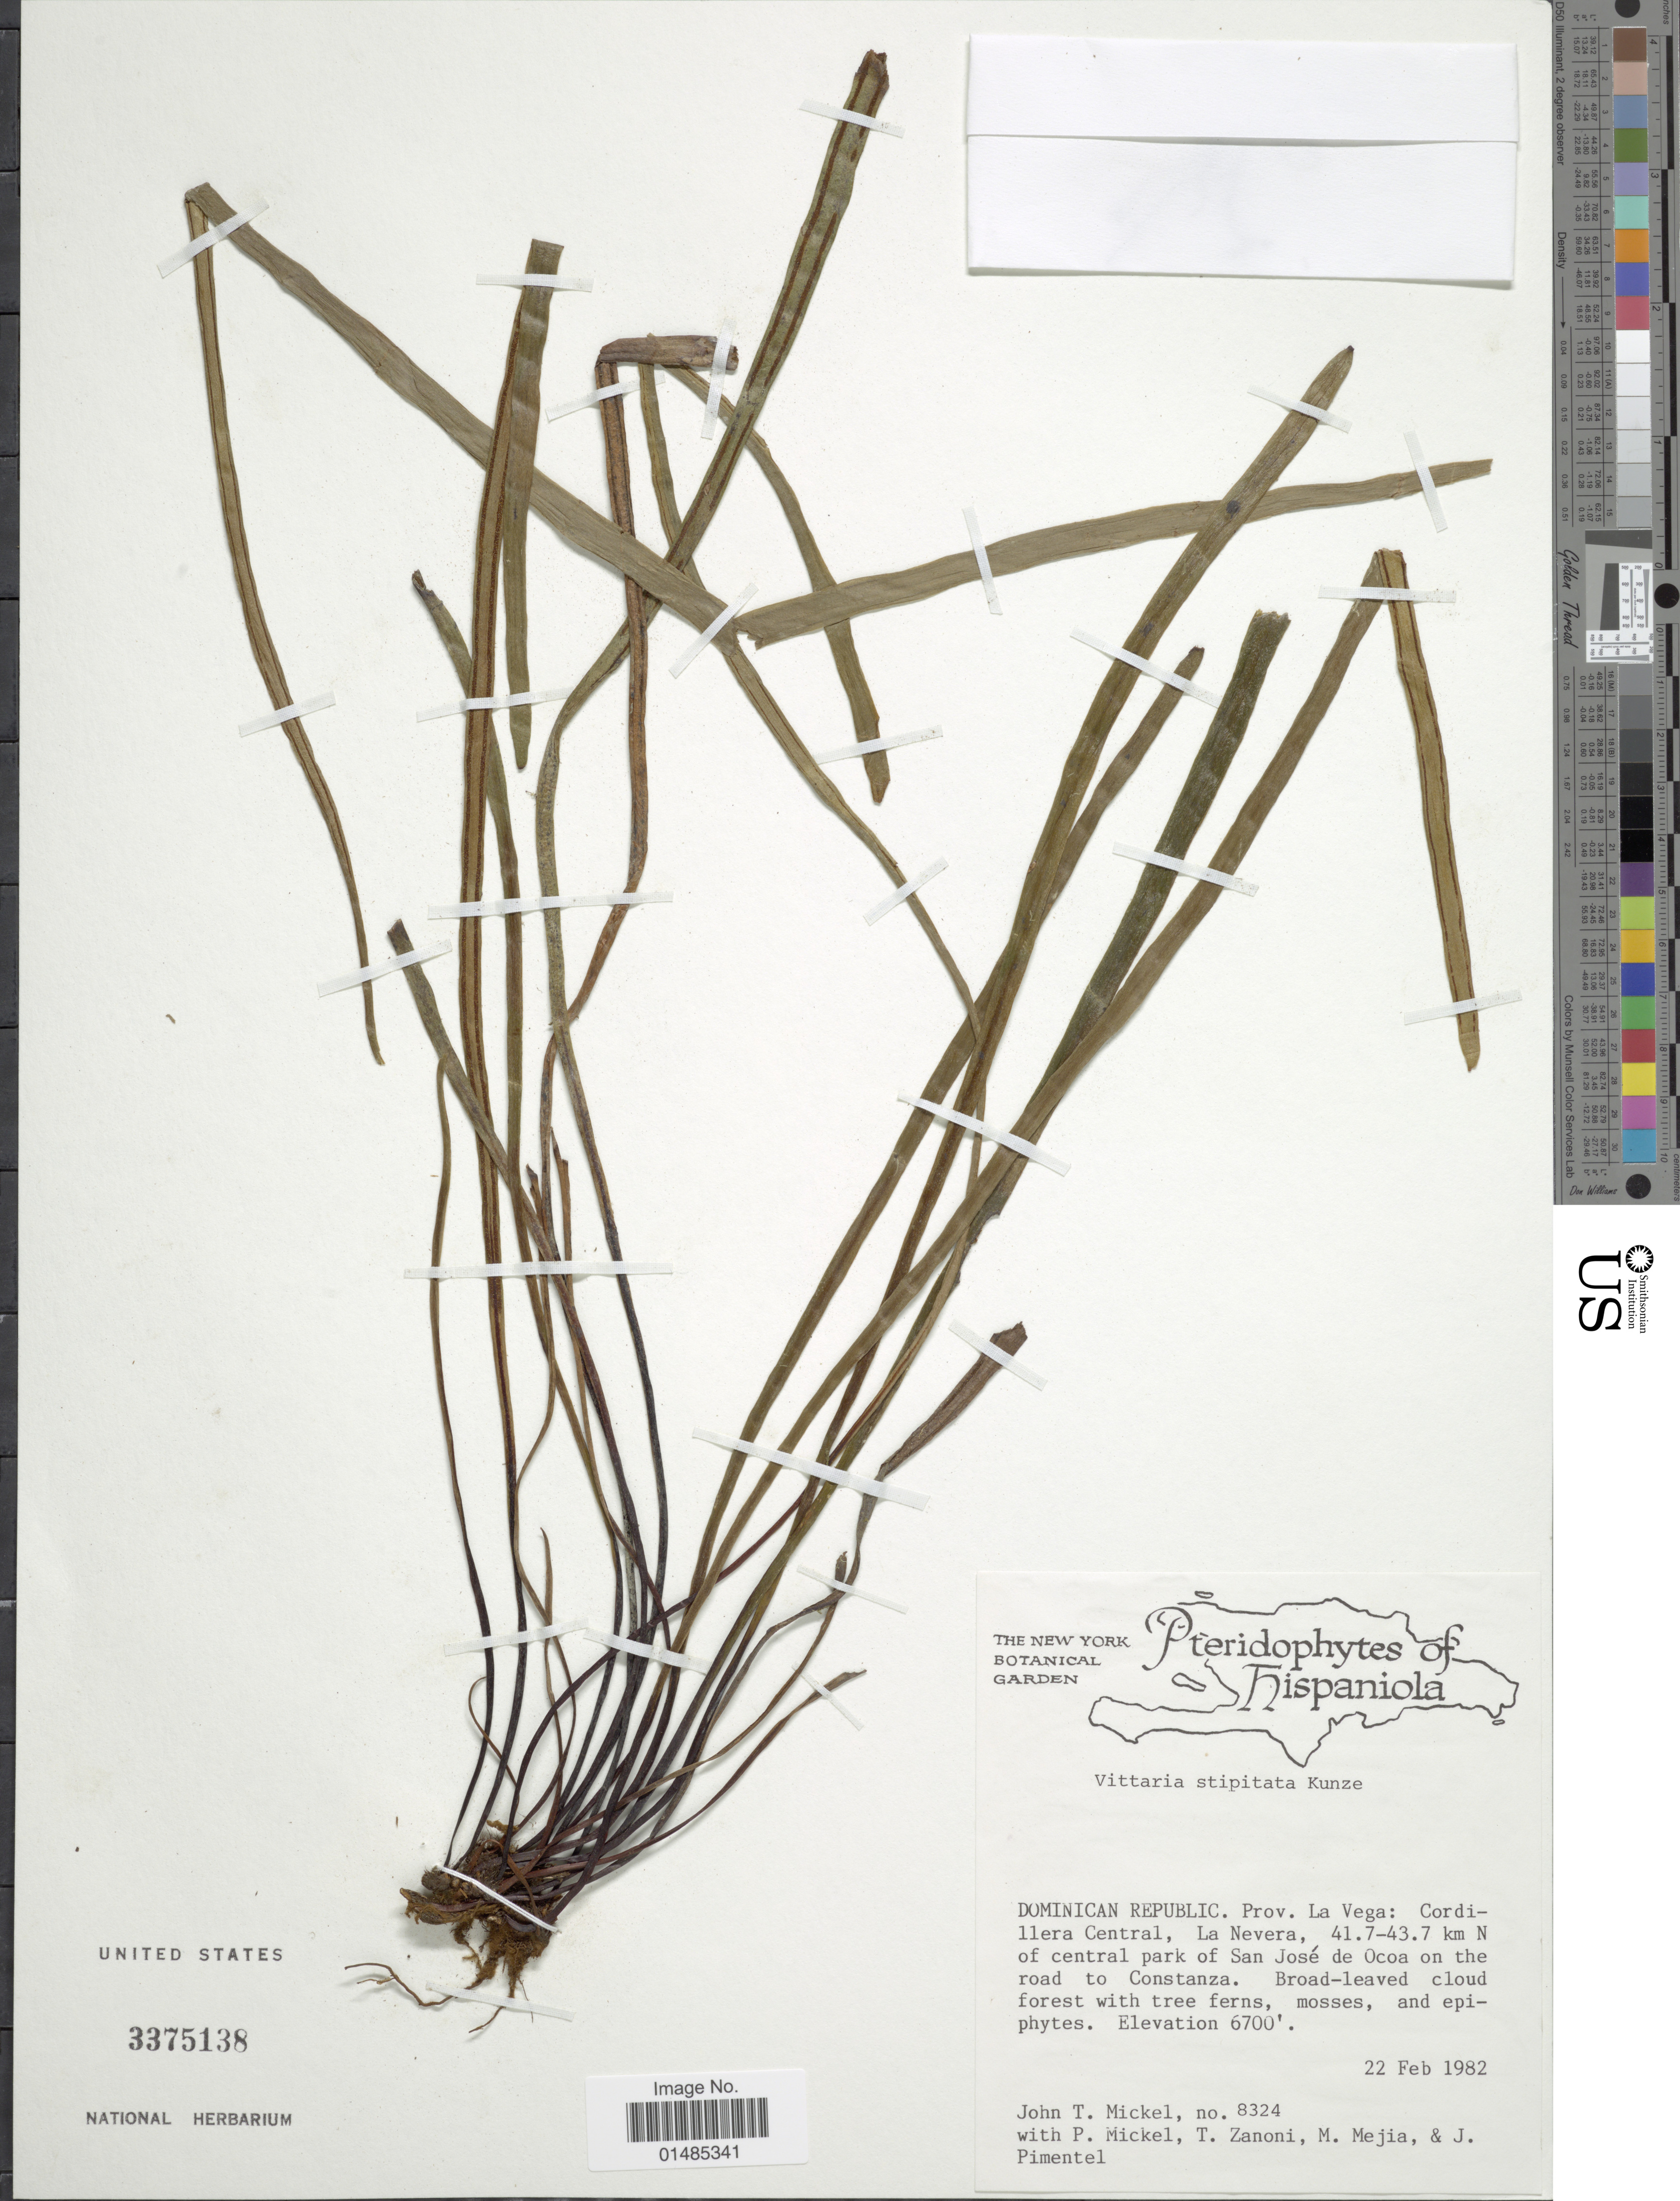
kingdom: Plantae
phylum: Tracheophyta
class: Polypodiopsida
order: Polypodiales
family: Pteridaceae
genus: Radiovittaria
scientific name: Radiovittaria stipitata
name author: (Kunze) E.H. Crane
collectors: J. T. Mickel, P. Mickel, T. A. Zanoni, M. Mejia & J. Pimentel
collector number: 8324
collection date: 1982-02-22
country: Dominican Republic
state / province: La Vega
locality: Cordillera Central, La Nevera, 41.7-43.7 km N of central park of San José de Ocoa on the road to Constanza.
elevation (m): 2042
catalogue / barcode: US 3375138